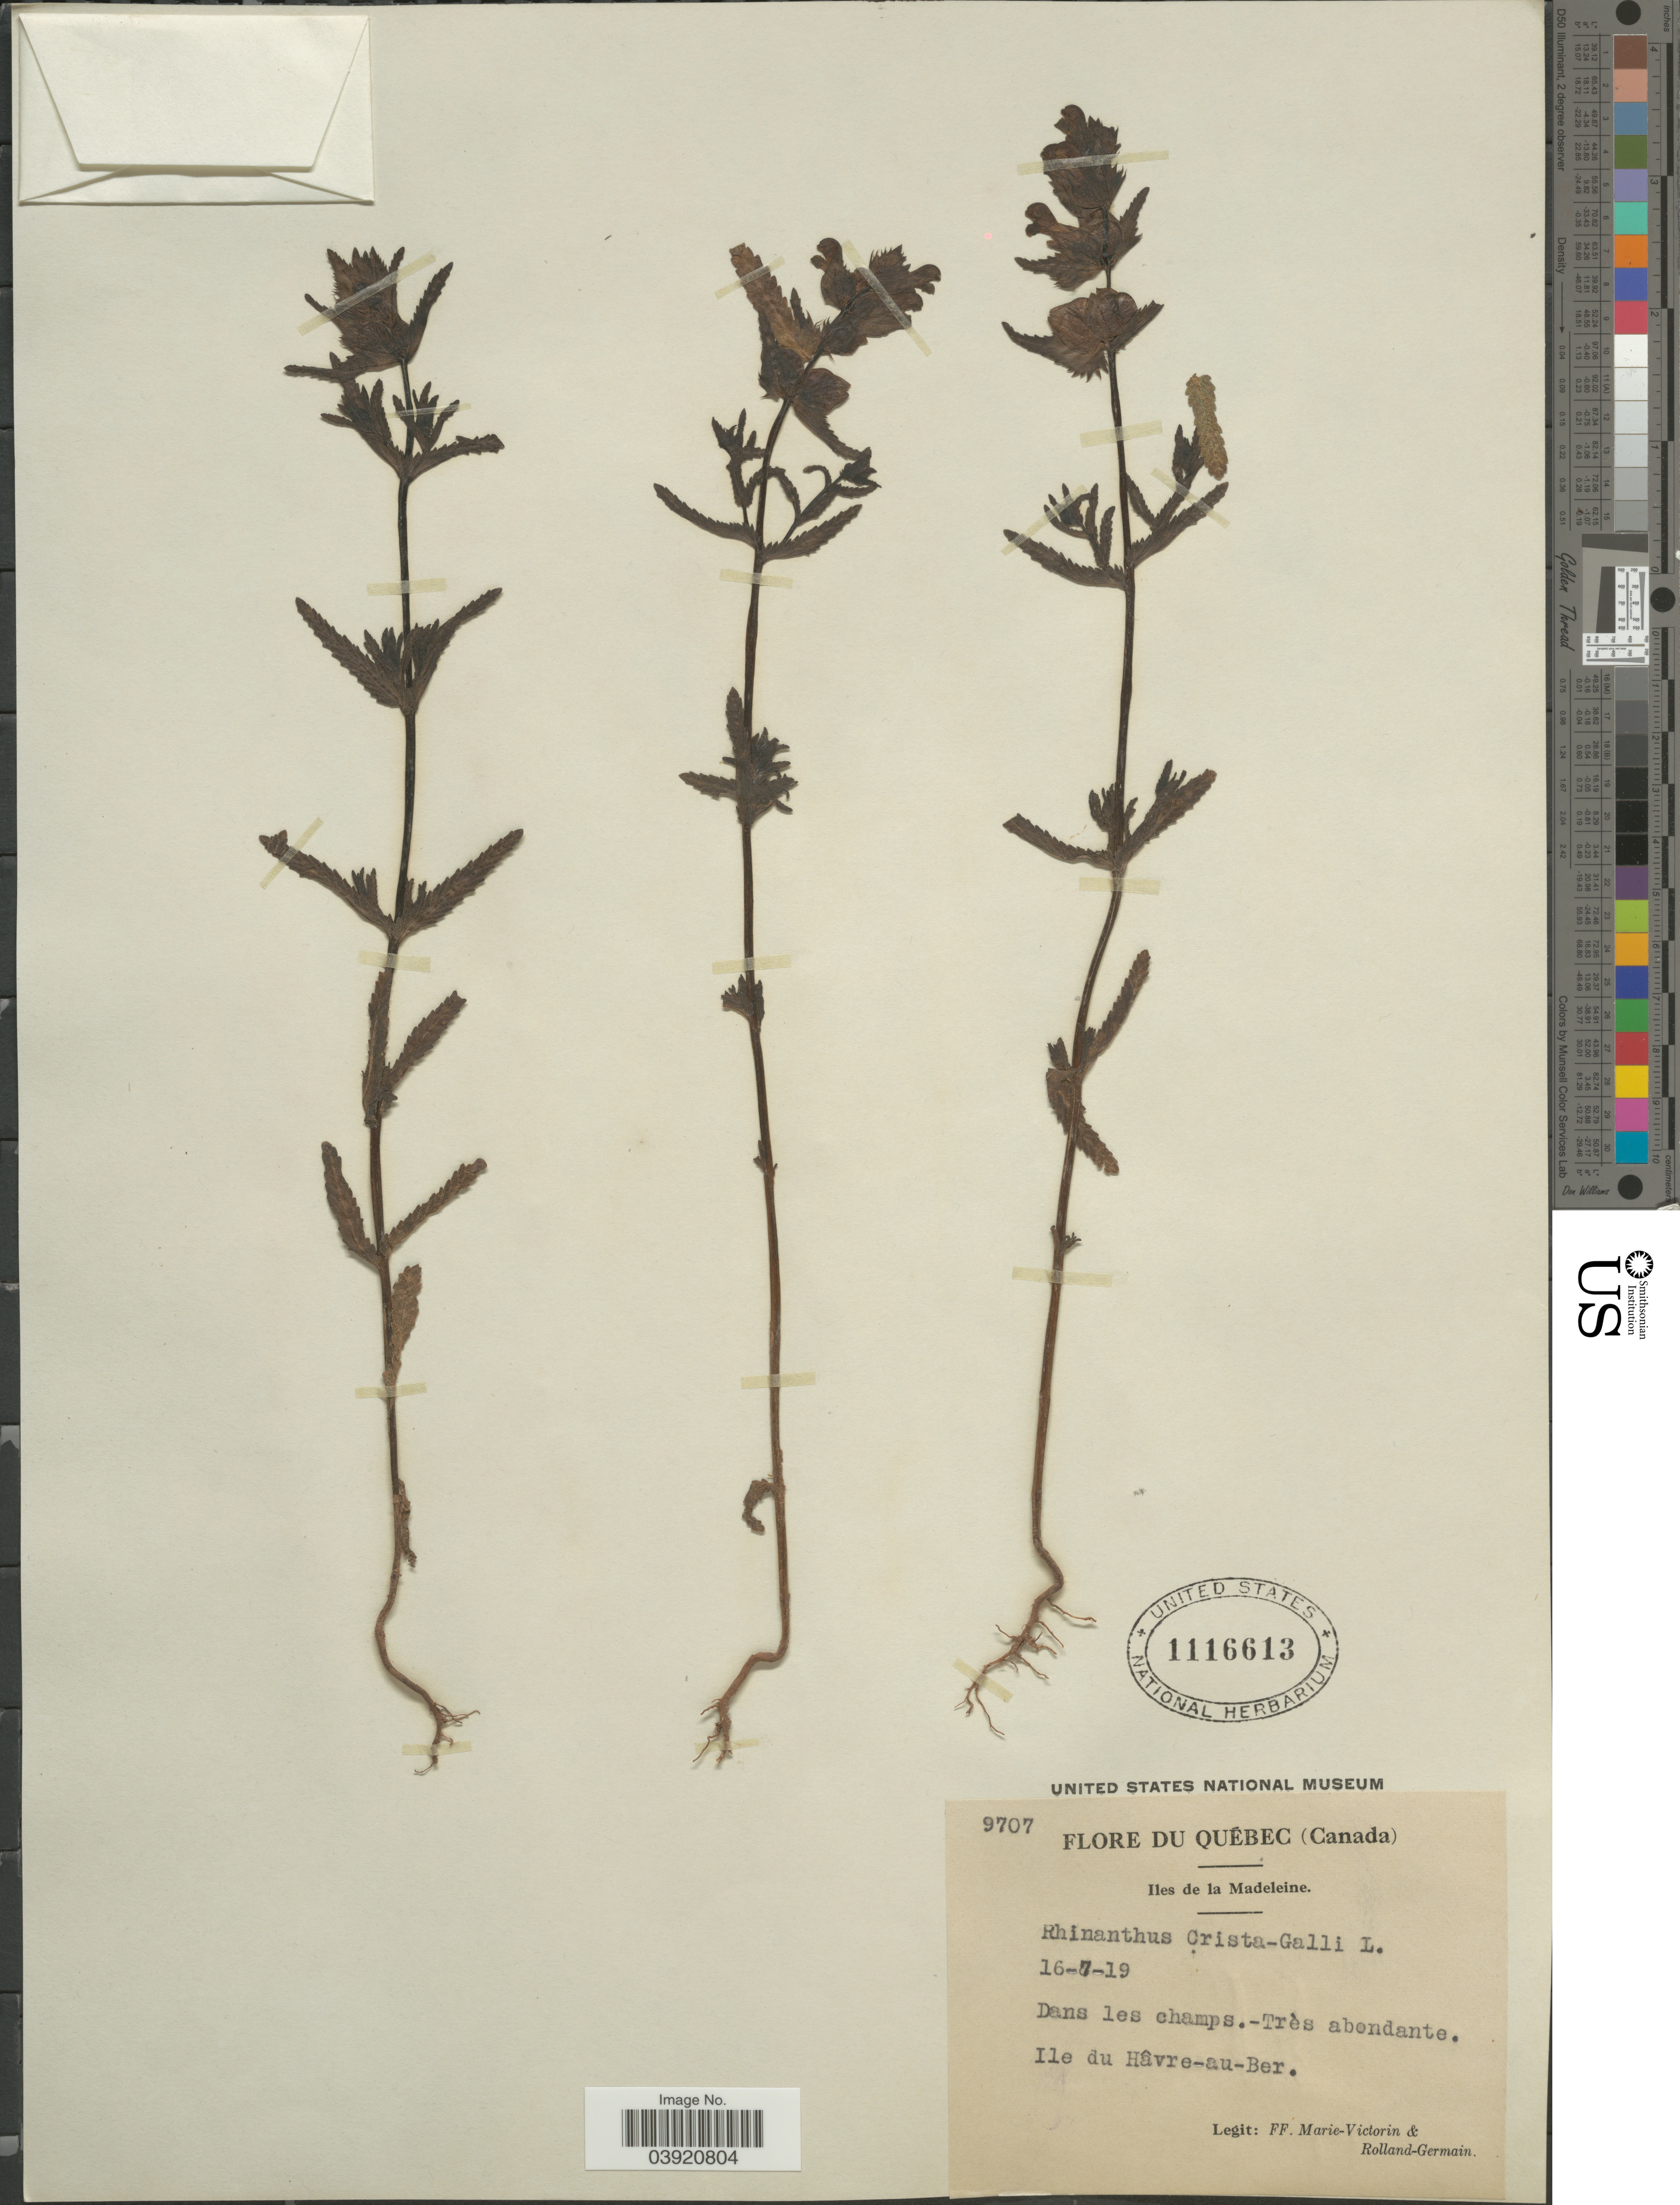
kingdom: Plantae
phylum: Tracheophyta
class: Magnoliopsida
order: Lamiales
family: Orobanchaceae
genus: Rhinanthus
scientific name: Rhinanthus crista-galli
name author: L.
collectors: F. Marie-Victorin & Rolland-Germain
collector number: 9707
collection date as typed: Transcribed d/m/y: 16/7/19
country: Canada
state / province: Quebec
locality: Iles de la Madeleine. Ile du Hâvre-au-Ber.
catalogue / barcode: US 1116613